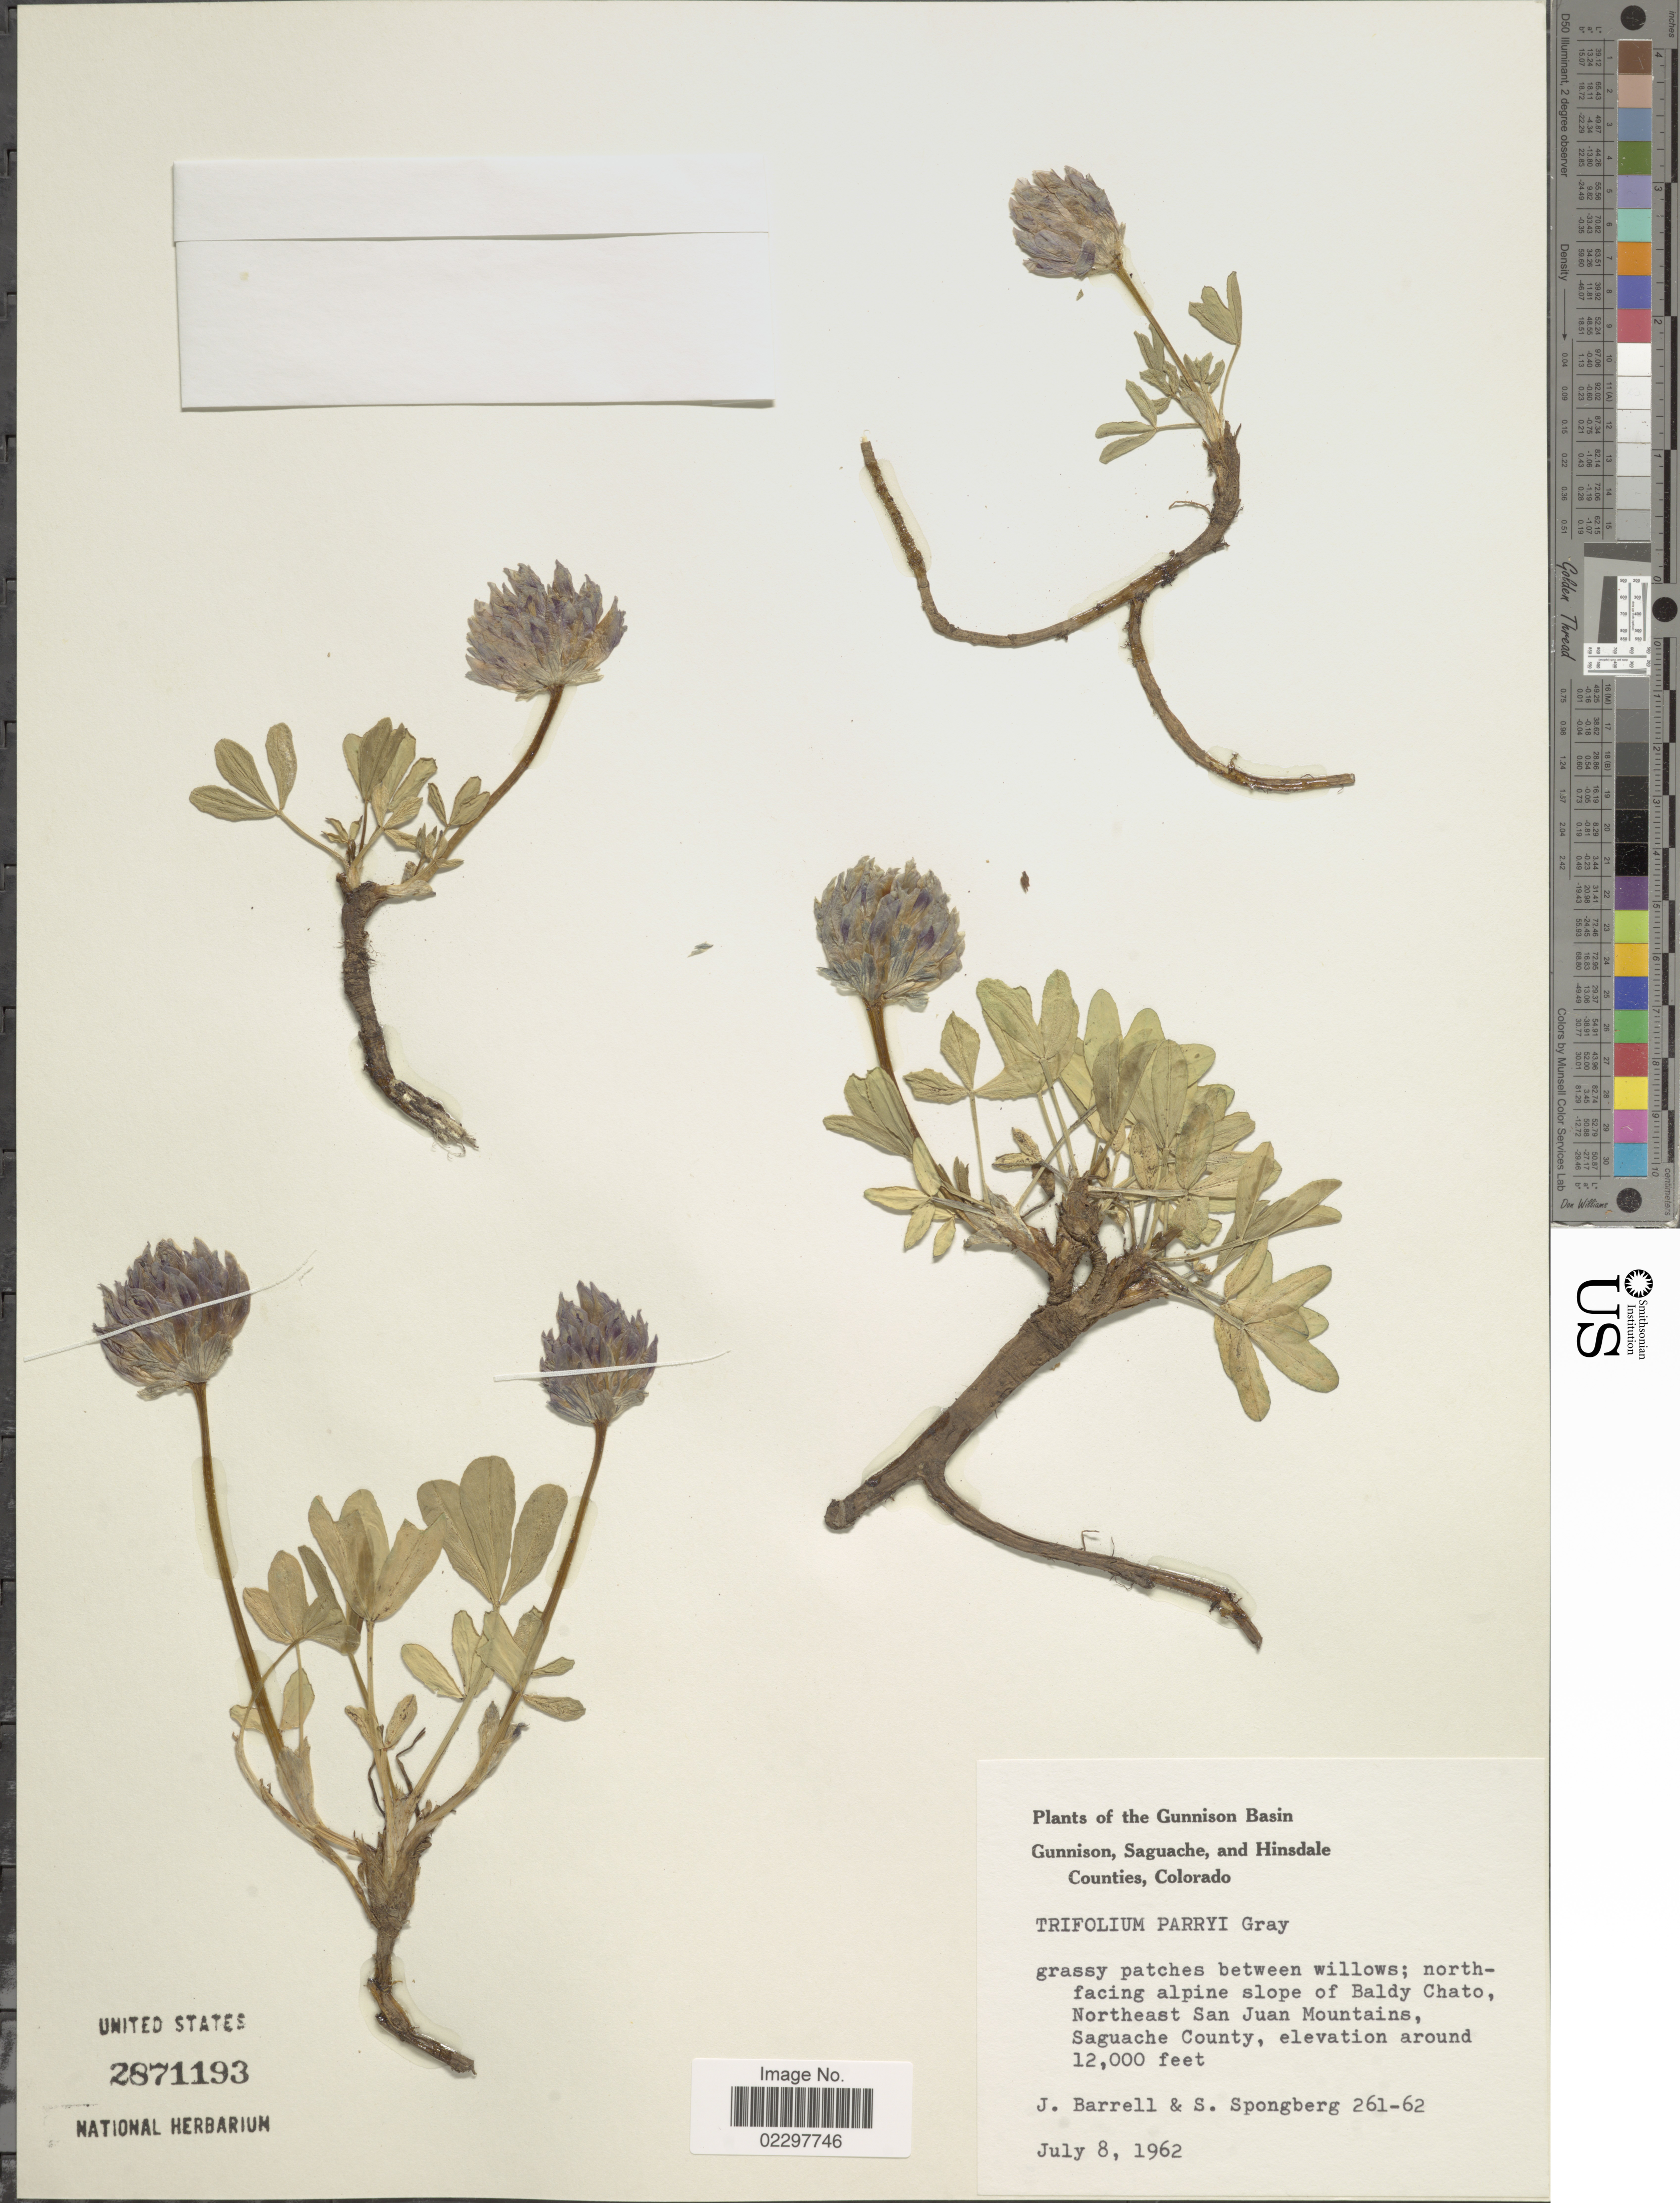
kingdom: Plantae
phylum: Tracheophyta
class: Magnoliopsida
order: Fabales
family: Fabaceae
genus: Trifolium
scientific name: Trifolium parryi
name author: A. Gray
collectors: J. Barrell & S. A.Spongberg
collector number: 261-62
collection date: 1962-07-08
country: United States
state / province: Colorado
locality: The Gunnison Basin, Saguache, and Hinsdale Counties, north-facing alpine slope of Baldy Chato, Northeast San Juan Mountains, Saguache County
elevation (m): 3658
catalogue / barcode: US 2871193